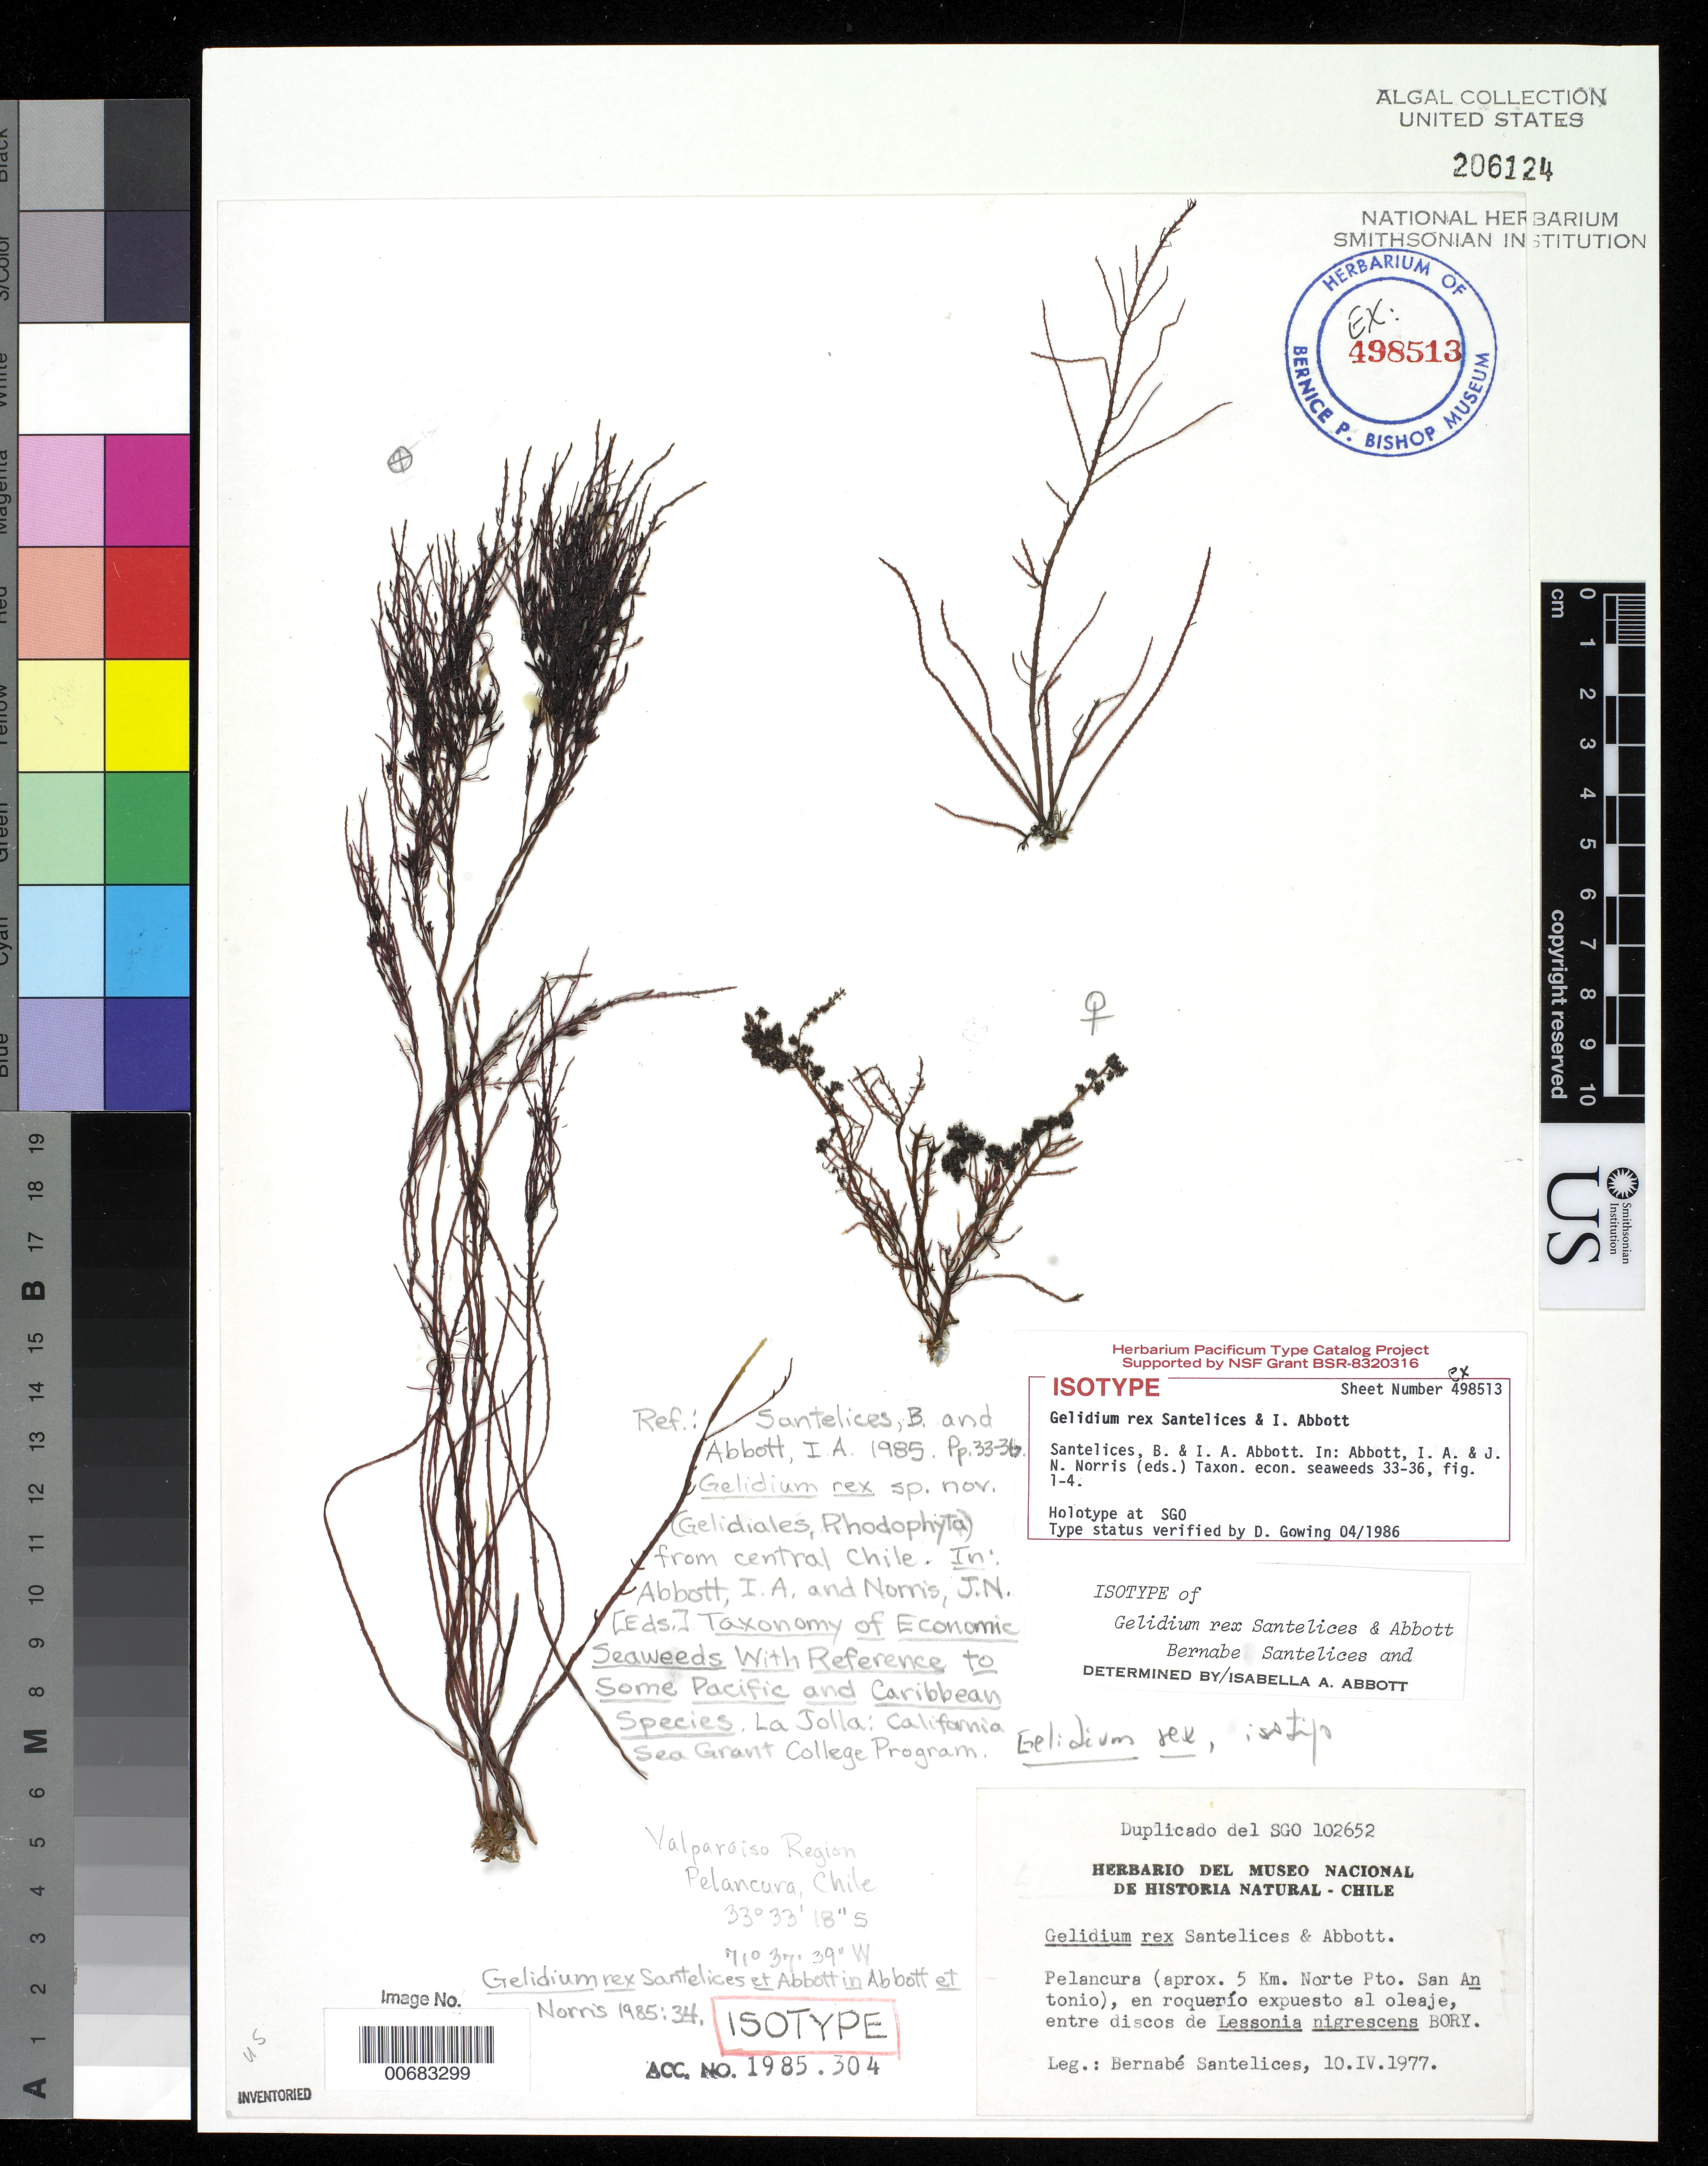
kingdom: Plantae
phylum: Rhodophyta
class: Florideophyceae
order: Gelidiales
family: Gelidiaceae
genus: Gelidium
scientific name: Gelidium rex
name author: Santelices & I.A. Abbott in I.A. Abbott & J.N. Norris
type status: Isotype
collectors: B. Santelices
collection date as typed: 10 Apr 1977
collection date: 1977-04-10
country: Chile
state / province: Valparaíso (V)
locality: Pelancura, ca. 5 km N of Puerto San Antonio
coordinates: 33 33' 18" S, 71 37' 39" W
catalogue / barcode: US 206124